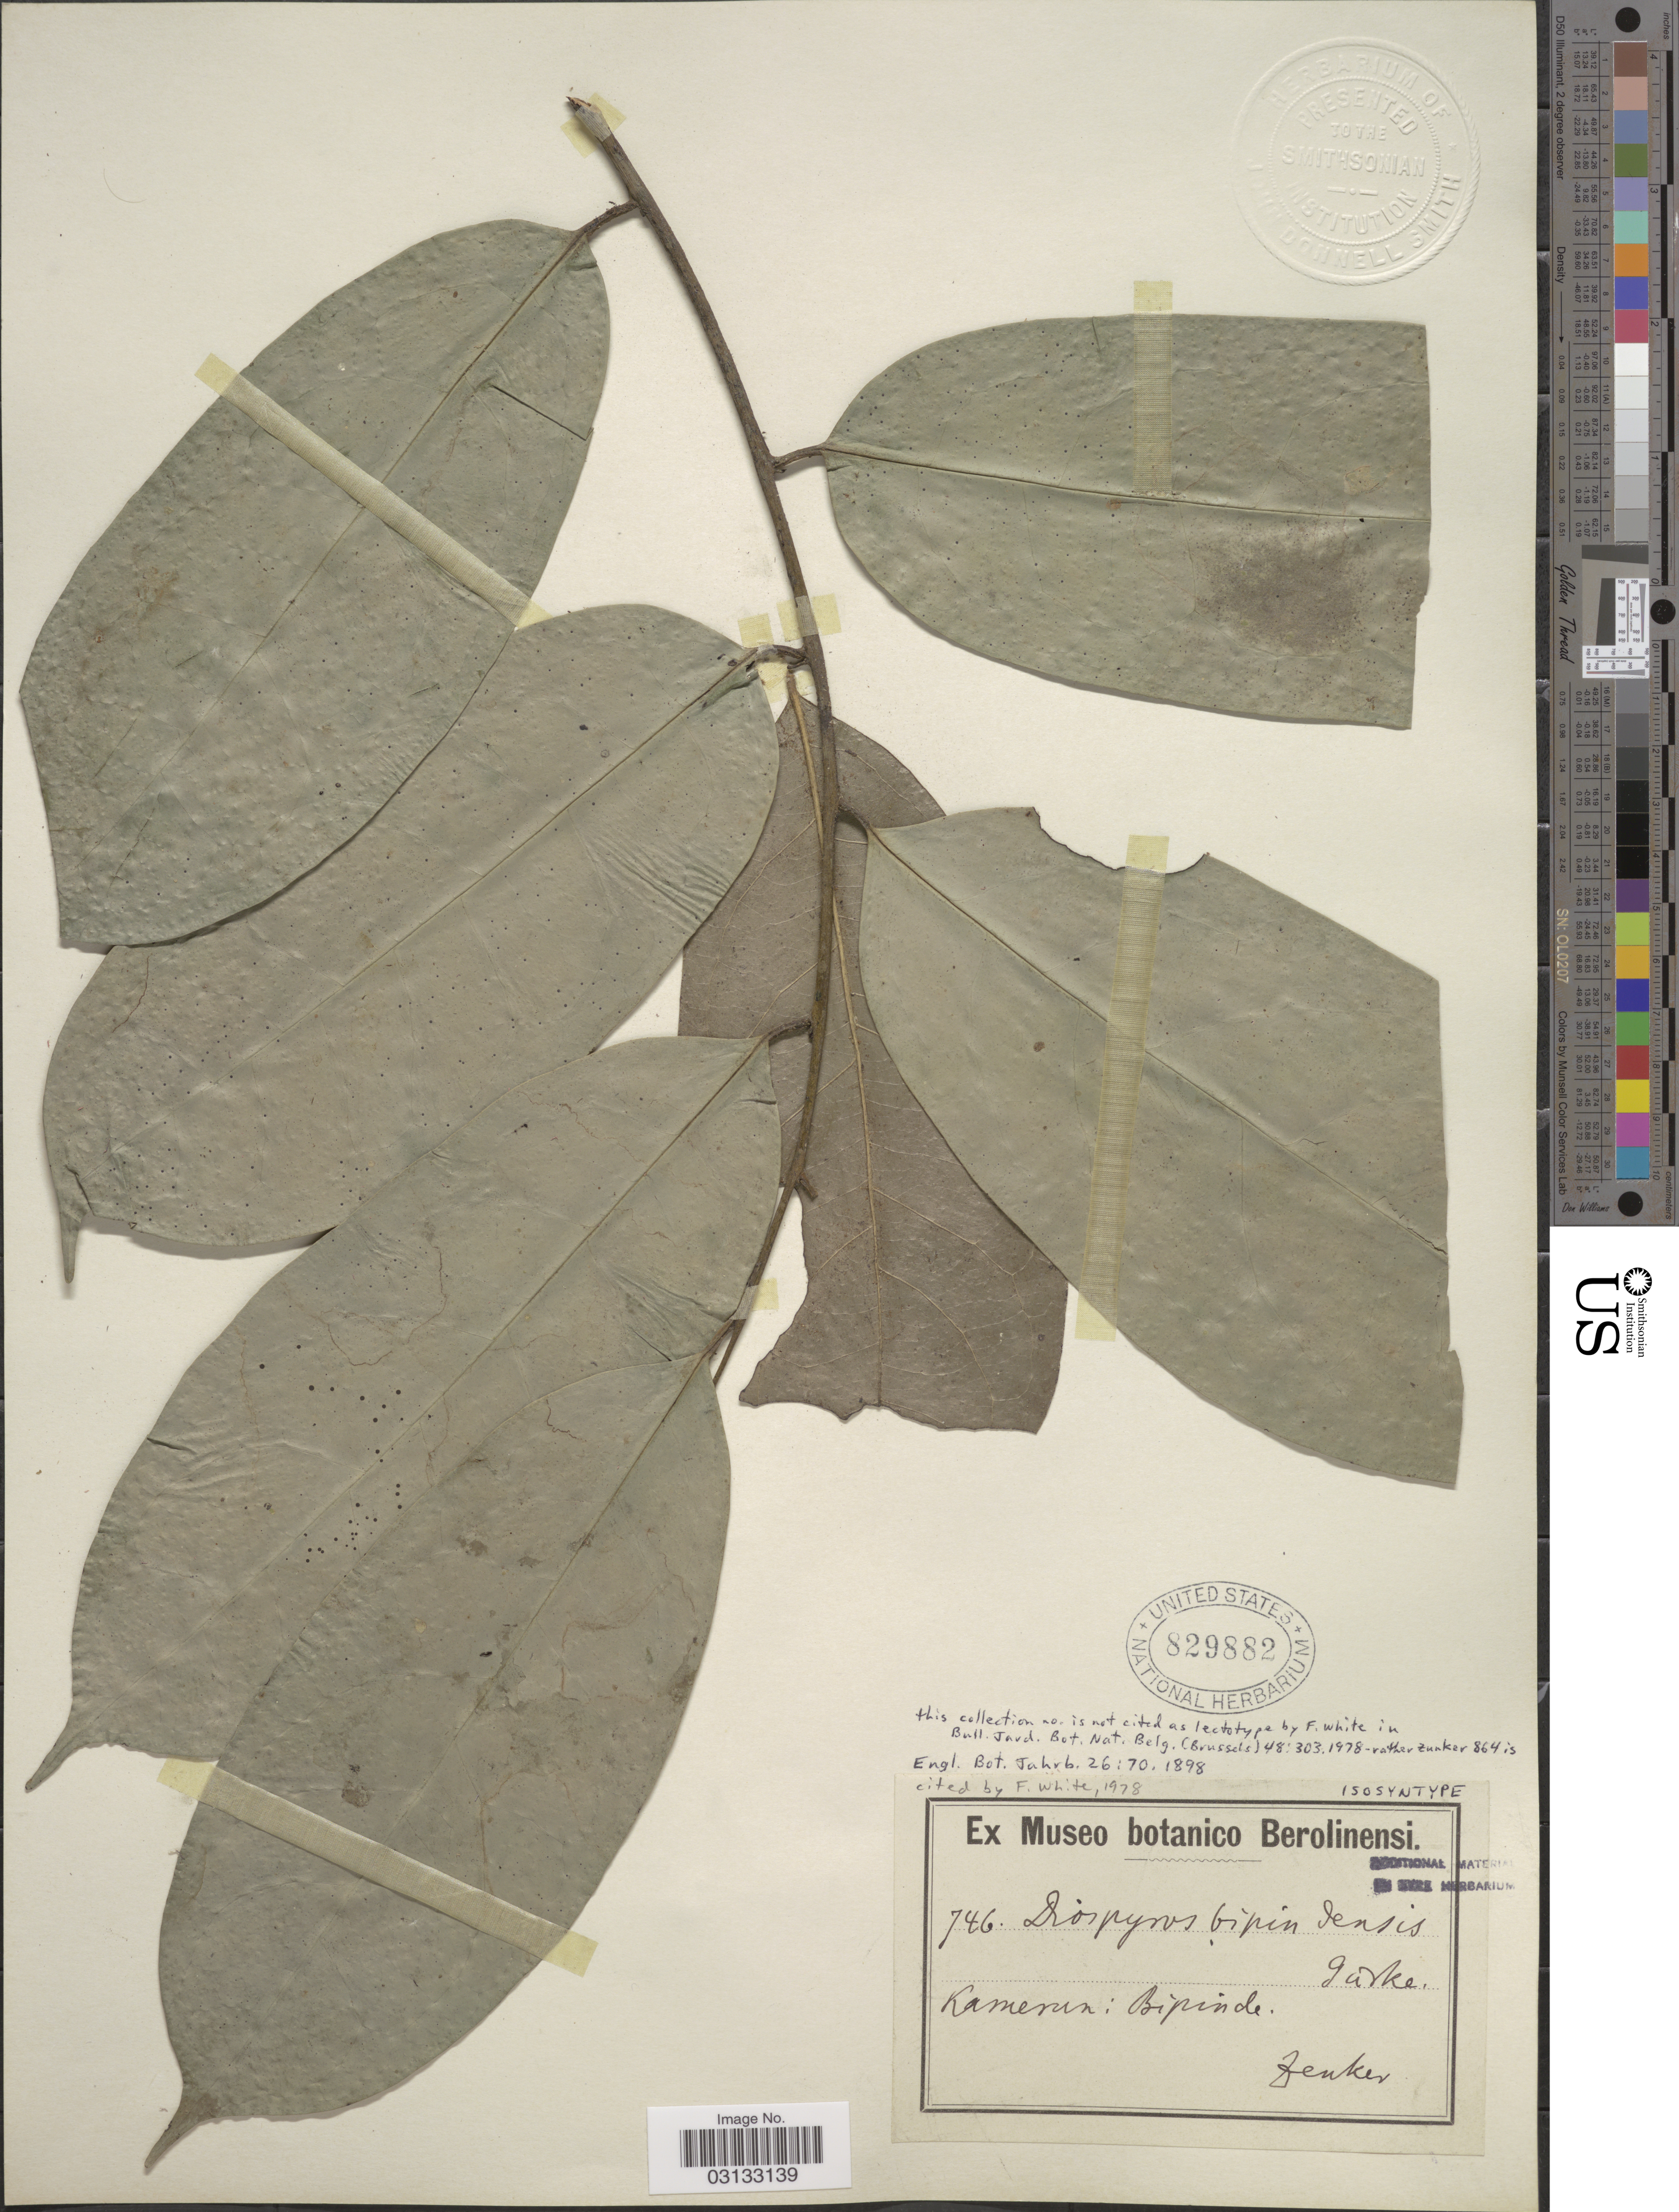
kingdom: Plantae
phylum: Tracheophyta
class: Magnoliopsida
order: Ericales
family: Ebenaceae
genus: Diospyros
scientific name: Diospyros bipindensis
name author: Gürke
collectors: Zenker, --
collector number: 746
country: Cameroon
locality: Kamerun: Bipinde.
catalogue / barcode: US 829882